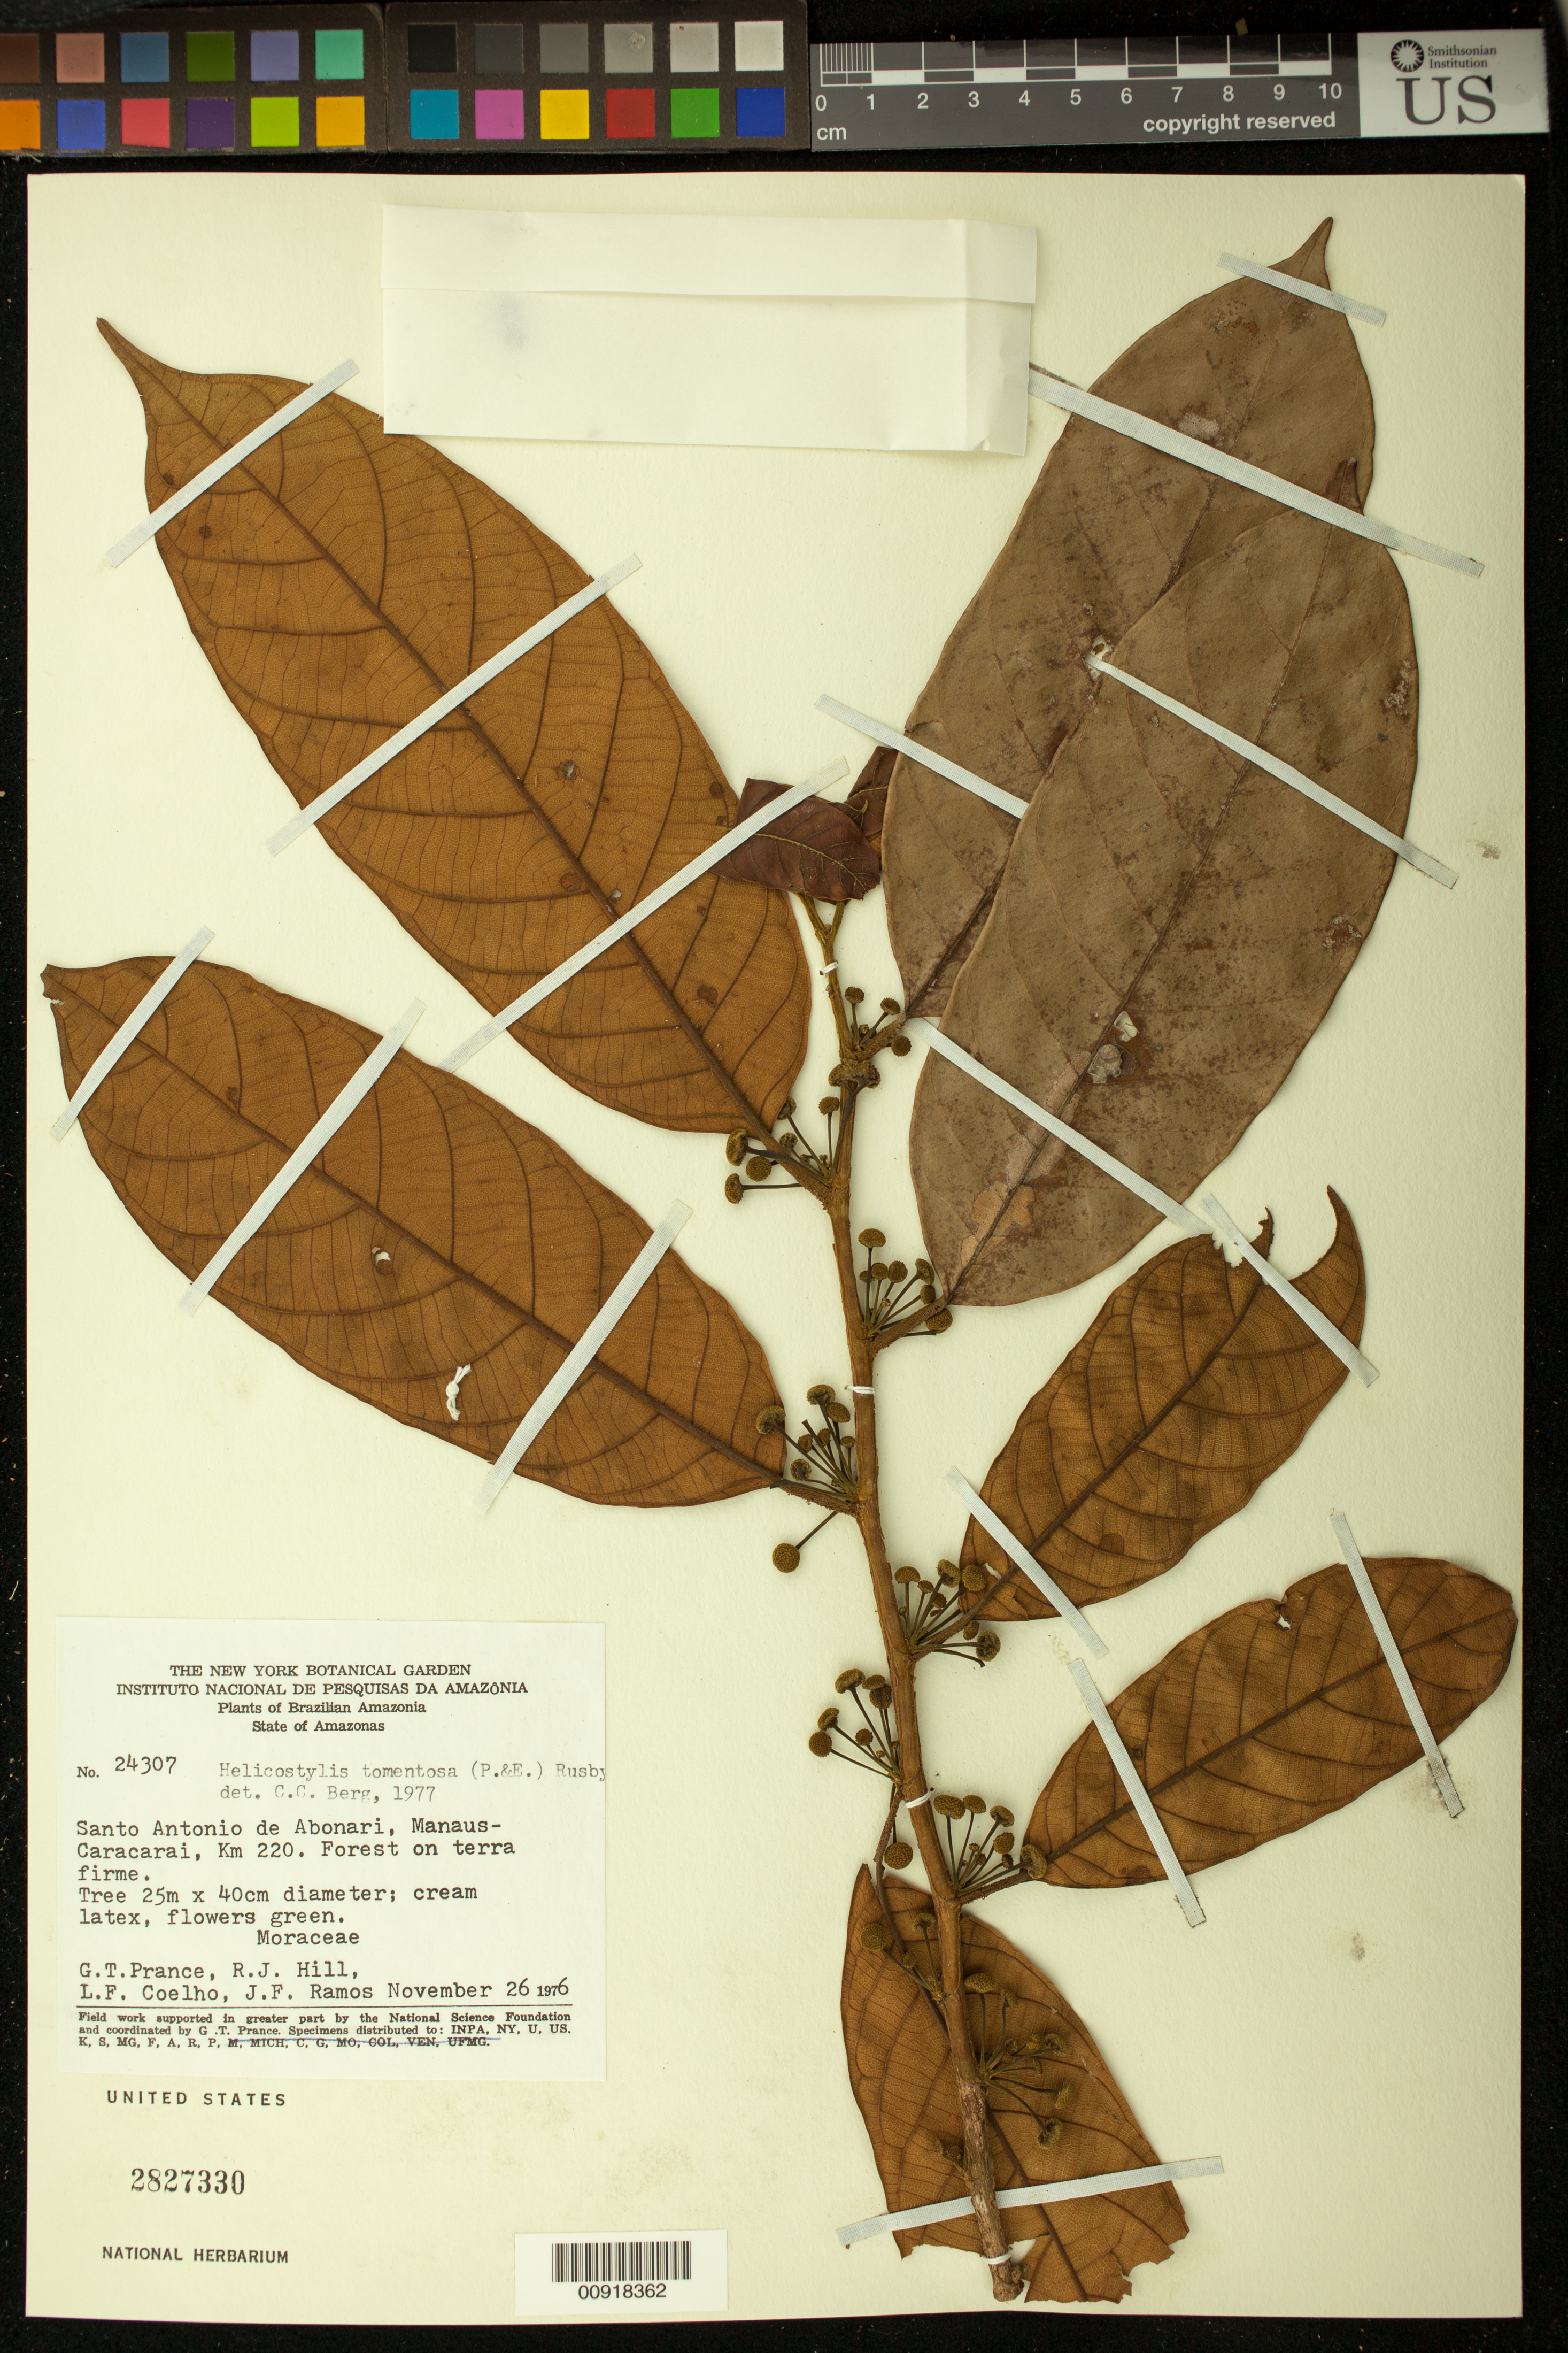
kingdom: Plantae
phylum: Tracheophyta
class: Magnoliopsida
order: Rosales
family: Moraceae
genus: Helicostylis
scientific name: Helicostylis tomentosa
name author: (Poepp. & Endl.) Rusby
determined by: Berg, C. C.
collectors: G. T. Prance, R. J. Hill, L. F. Coelho & J. F. Ramos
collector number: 24307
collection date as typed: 26-Nov-76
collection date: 1976-11-26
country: Brazil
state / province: Amazonas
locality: San Antonio de Abonari, Manaus-Caracarai, km 220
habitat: Forest on terra firme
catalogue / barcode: US 2827330